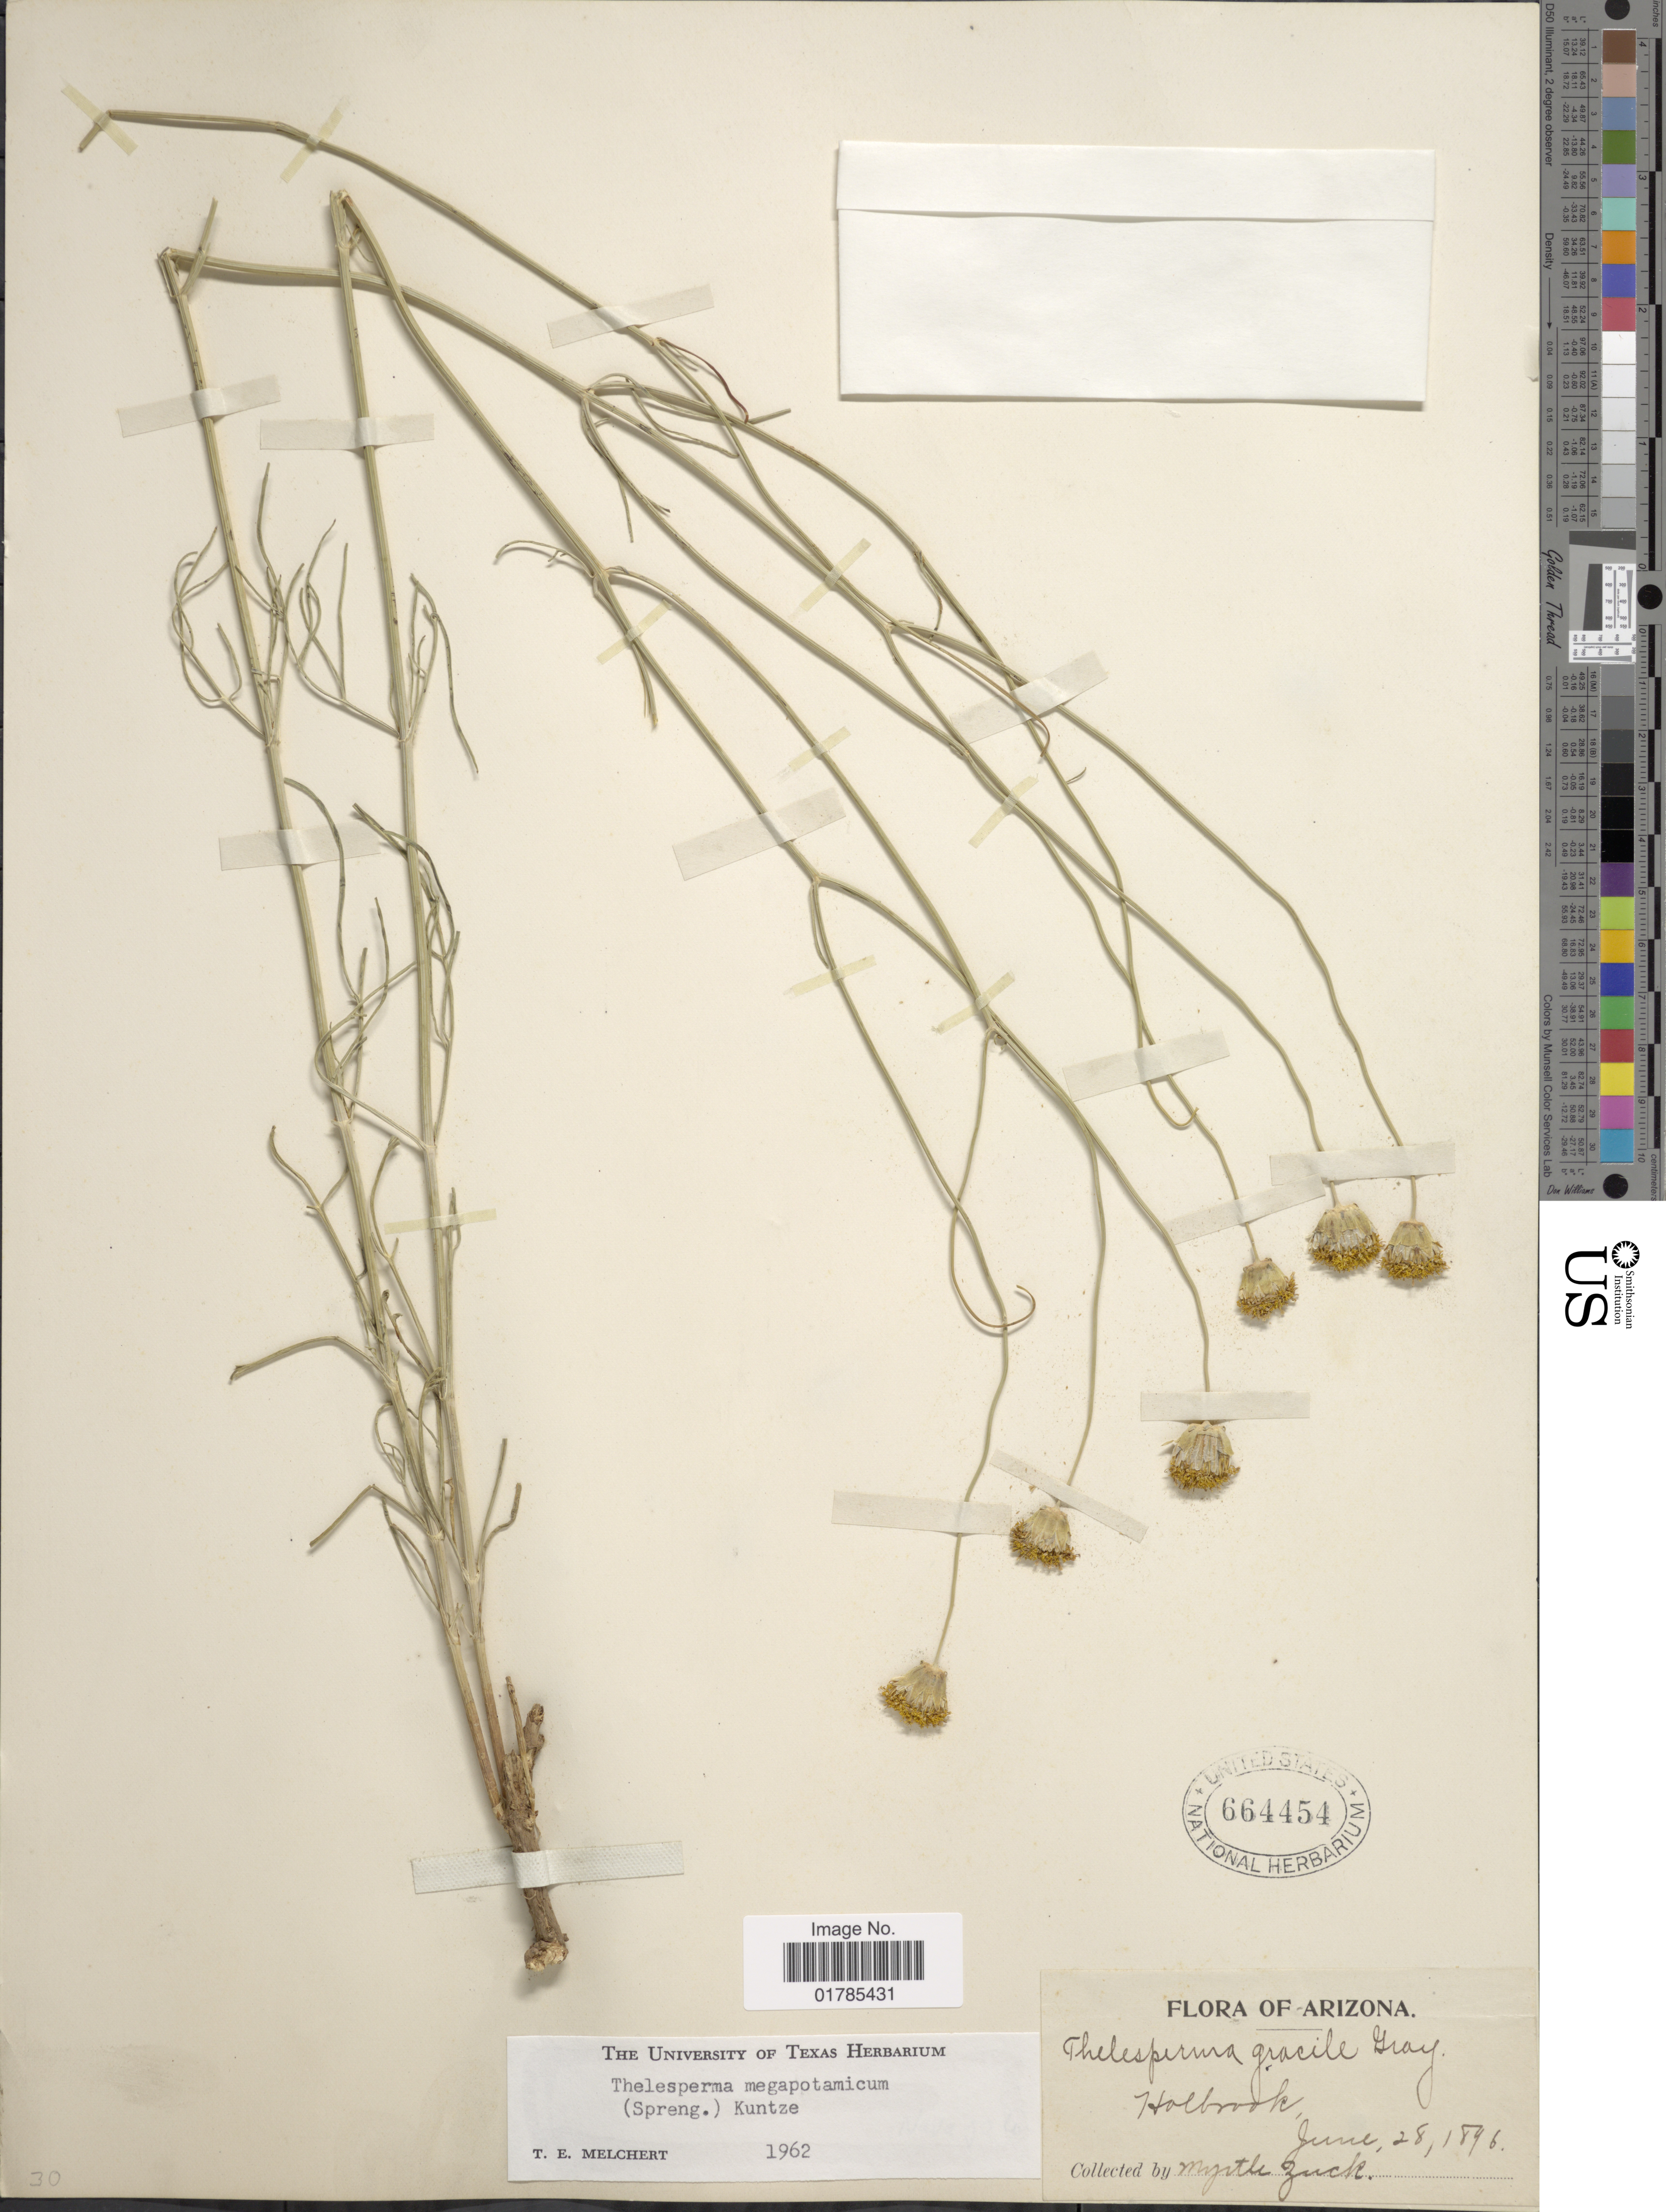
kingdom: Plantae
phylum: Tracheophyta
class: Magnoliopsida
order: Asterales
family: Asteraceae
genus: Thelesperma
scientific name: Thelesperma megapotamicum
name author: (Spreng.) Herter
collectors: M. Zuck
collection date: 1896-06-28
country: United States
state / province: Arizona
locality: Holbrook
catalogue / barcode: US 664454